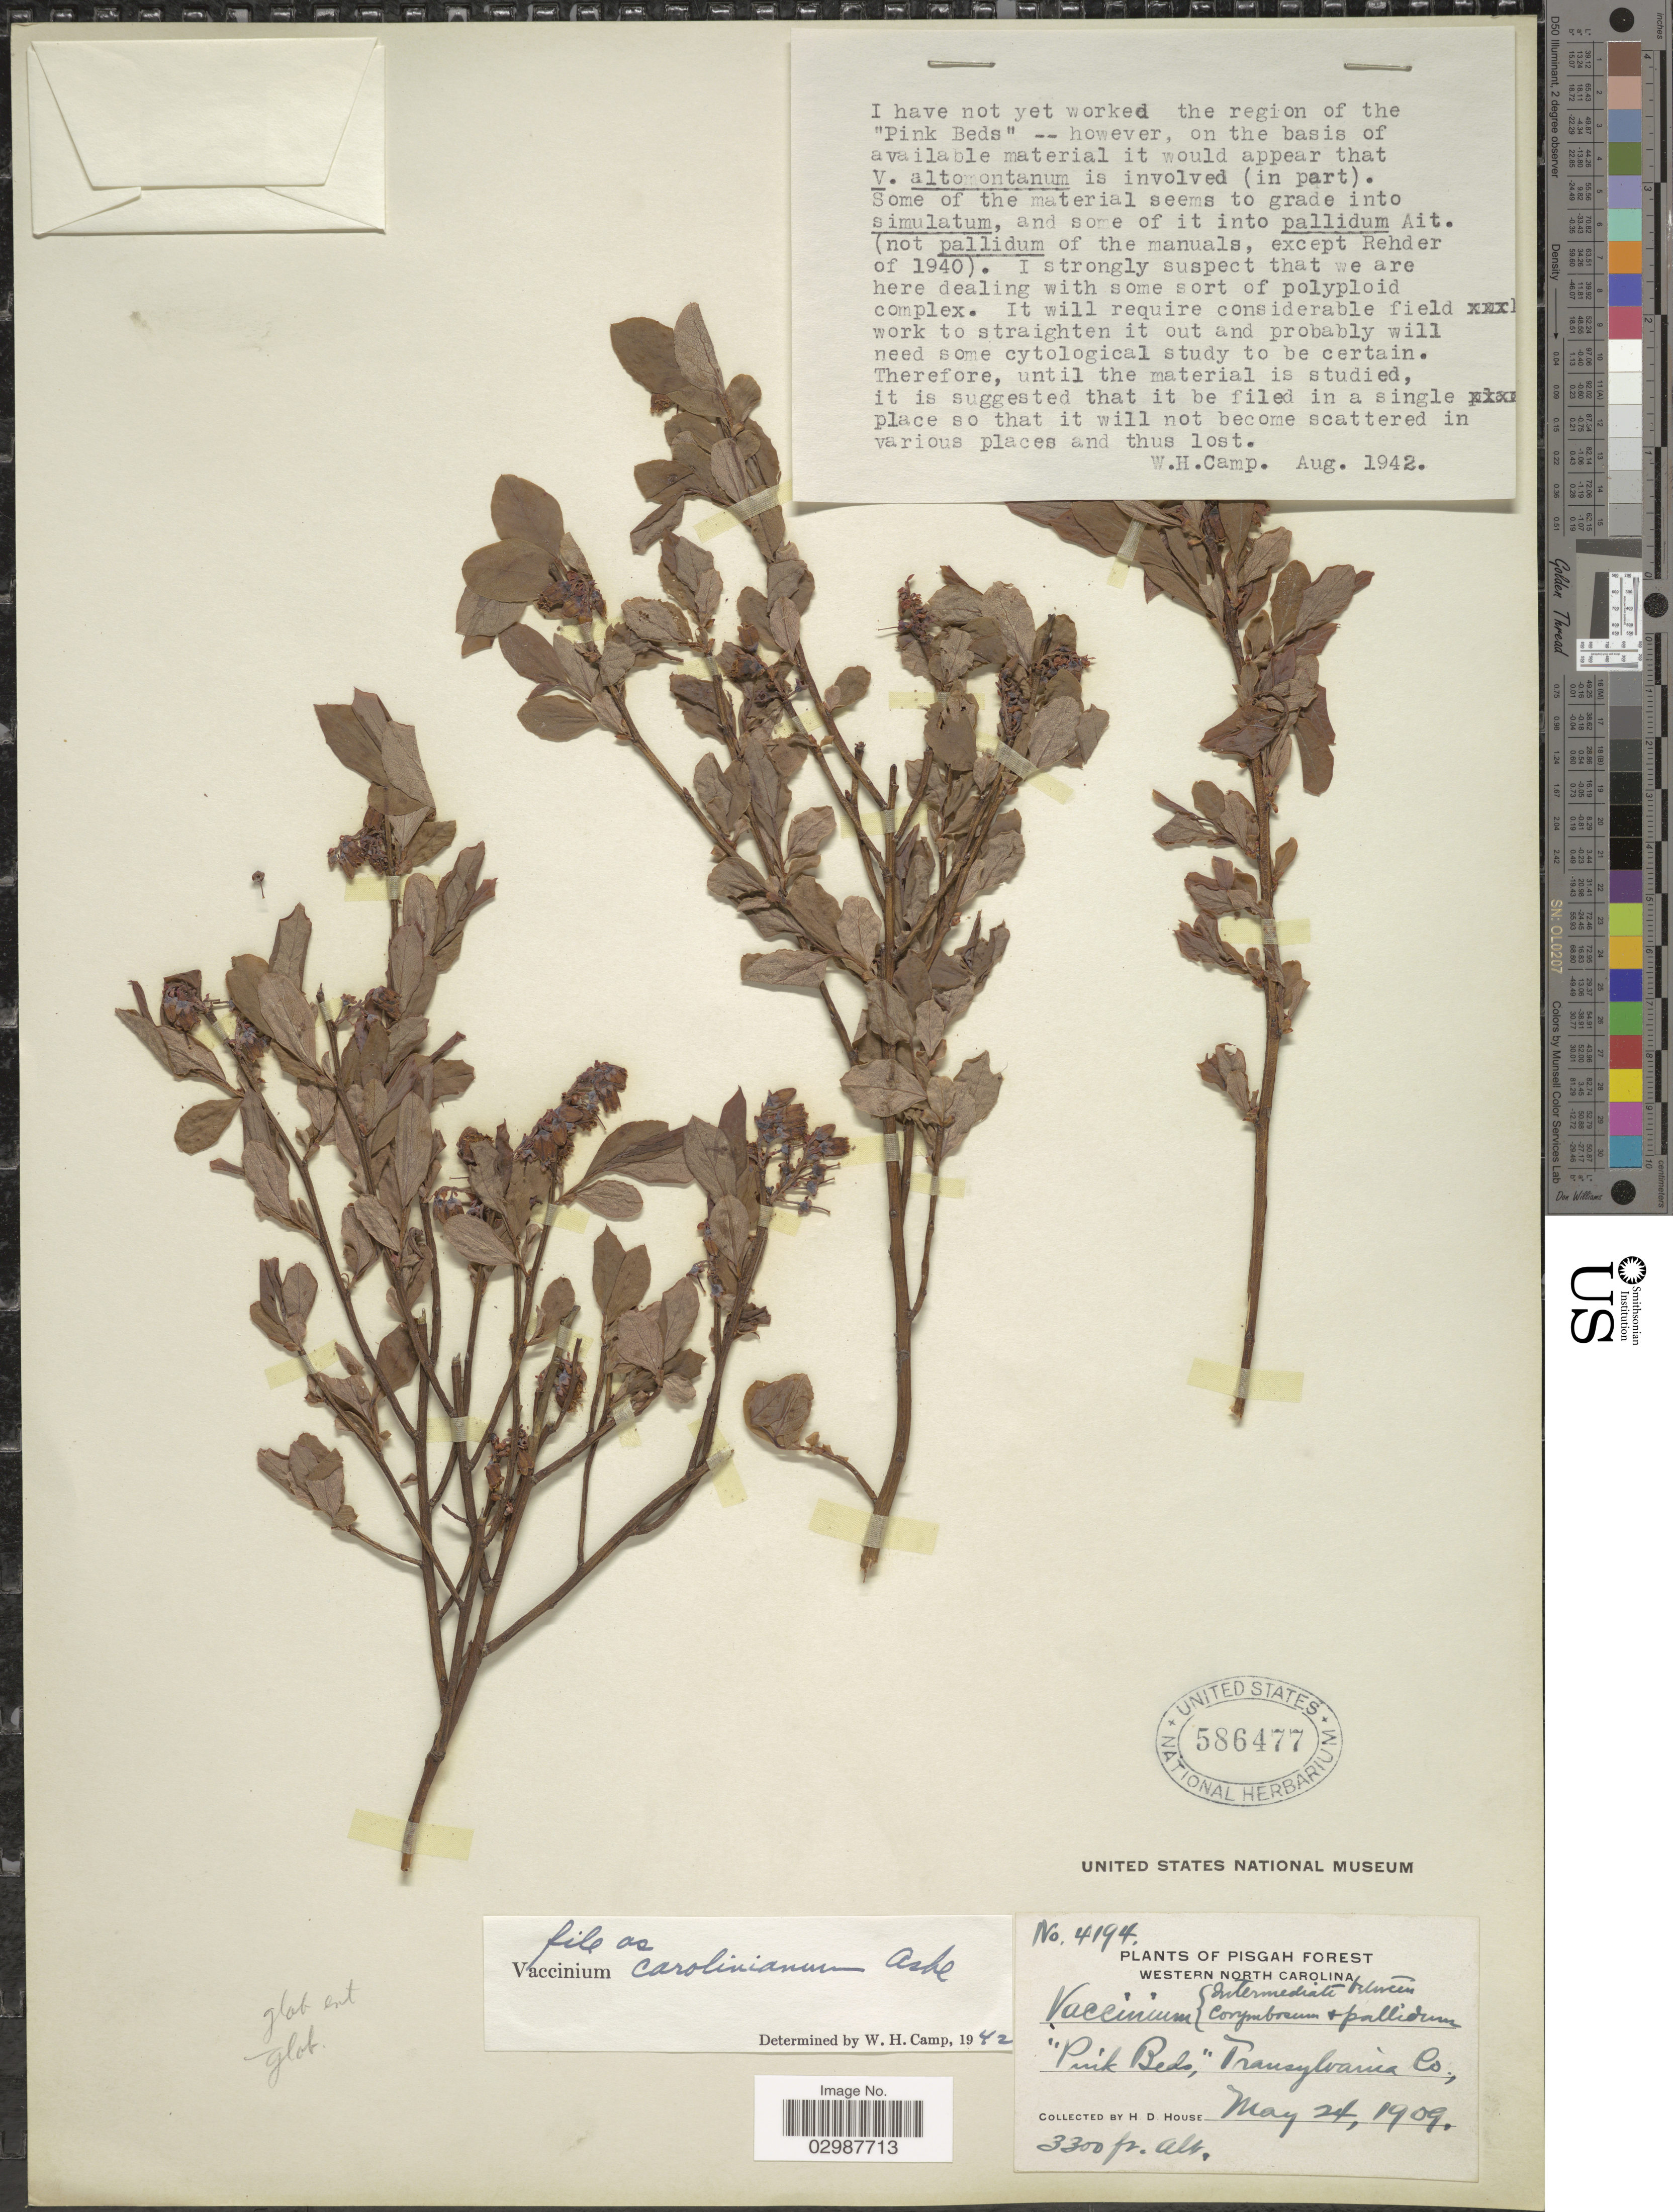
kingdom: Plantae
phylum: Tracheophyta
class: Magnoliopsida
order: Ericales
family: Ericaceae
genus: Vaccinium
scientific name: Vaccinium carolinianum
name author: Ashe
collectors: H. D. House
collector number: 4194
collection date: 1909-05-24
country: United States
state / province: North Carolina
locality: Pisgah Forest. Western North Carolina. Transylvania Co.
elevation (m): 1006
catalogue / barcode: US 586477